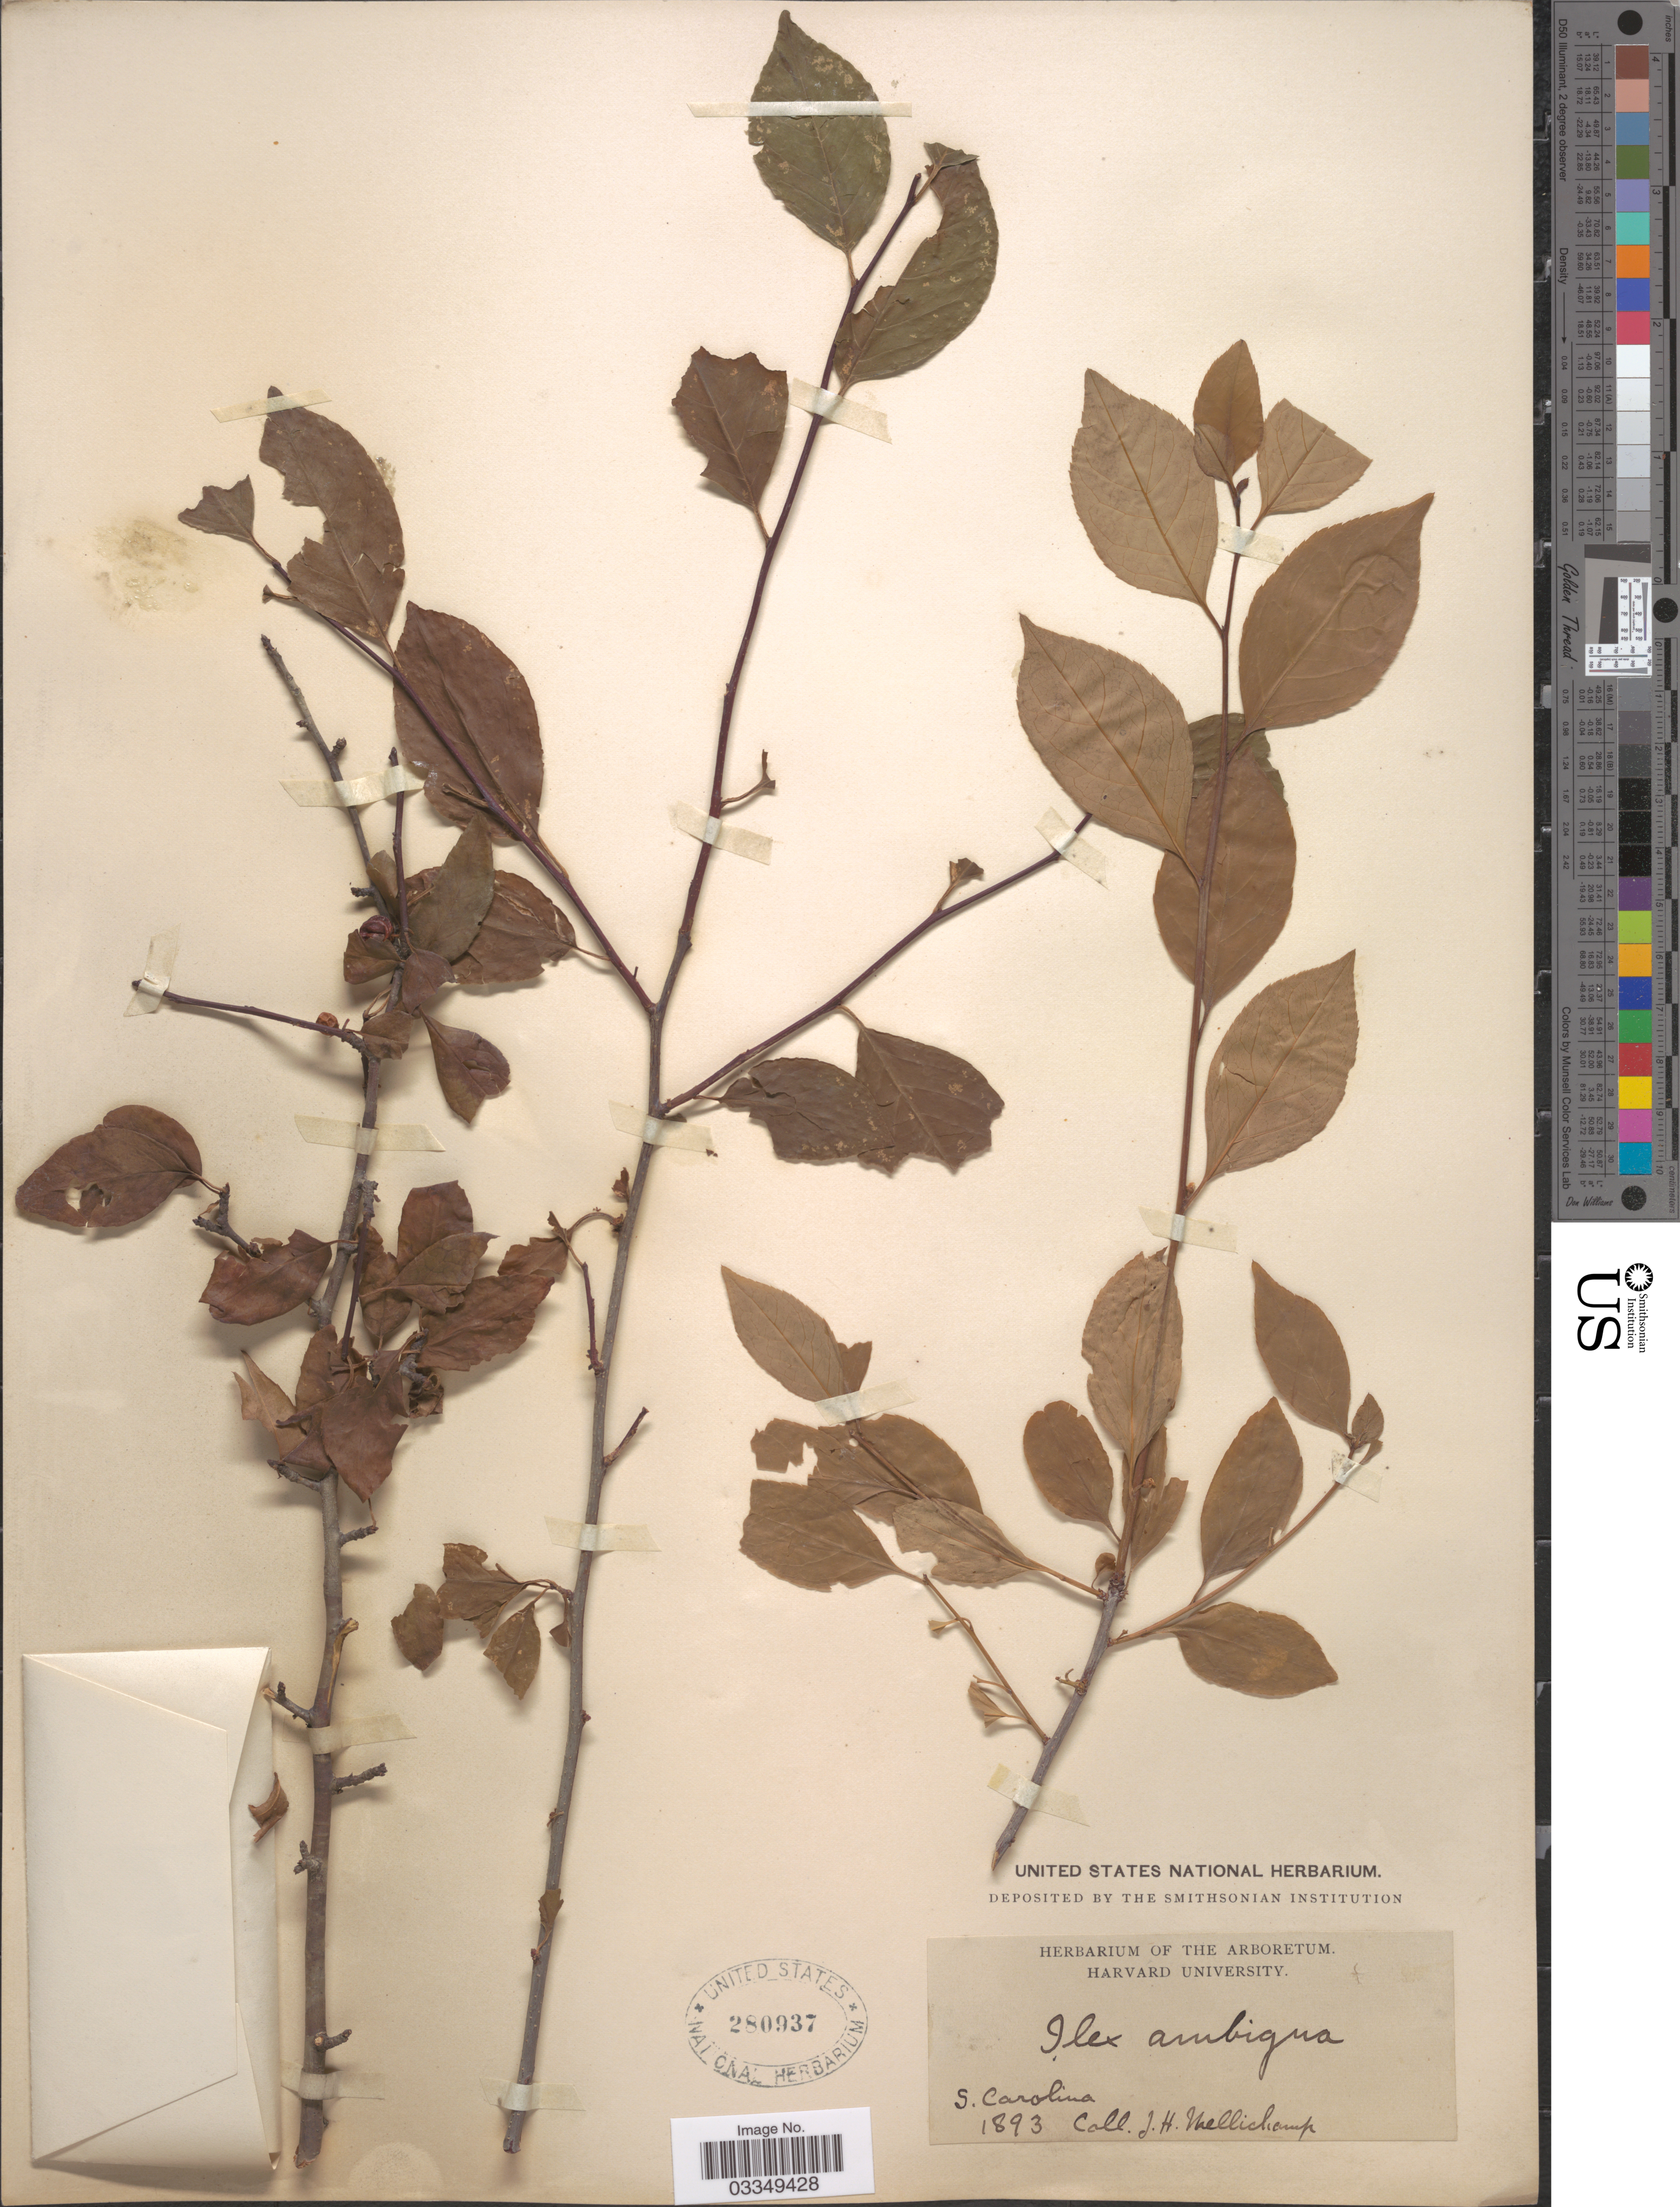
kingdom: Plantae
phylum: Tracheophyta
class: Magnoliopsida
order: Aquifoliales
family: Aquifoliaceae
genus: Ilex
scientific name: Ilex ambigua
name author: Chapm.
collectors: J. H. Mellichamp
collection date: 1893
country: United States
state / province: South Carolina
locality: S. Carolina.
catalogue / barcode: US 280937